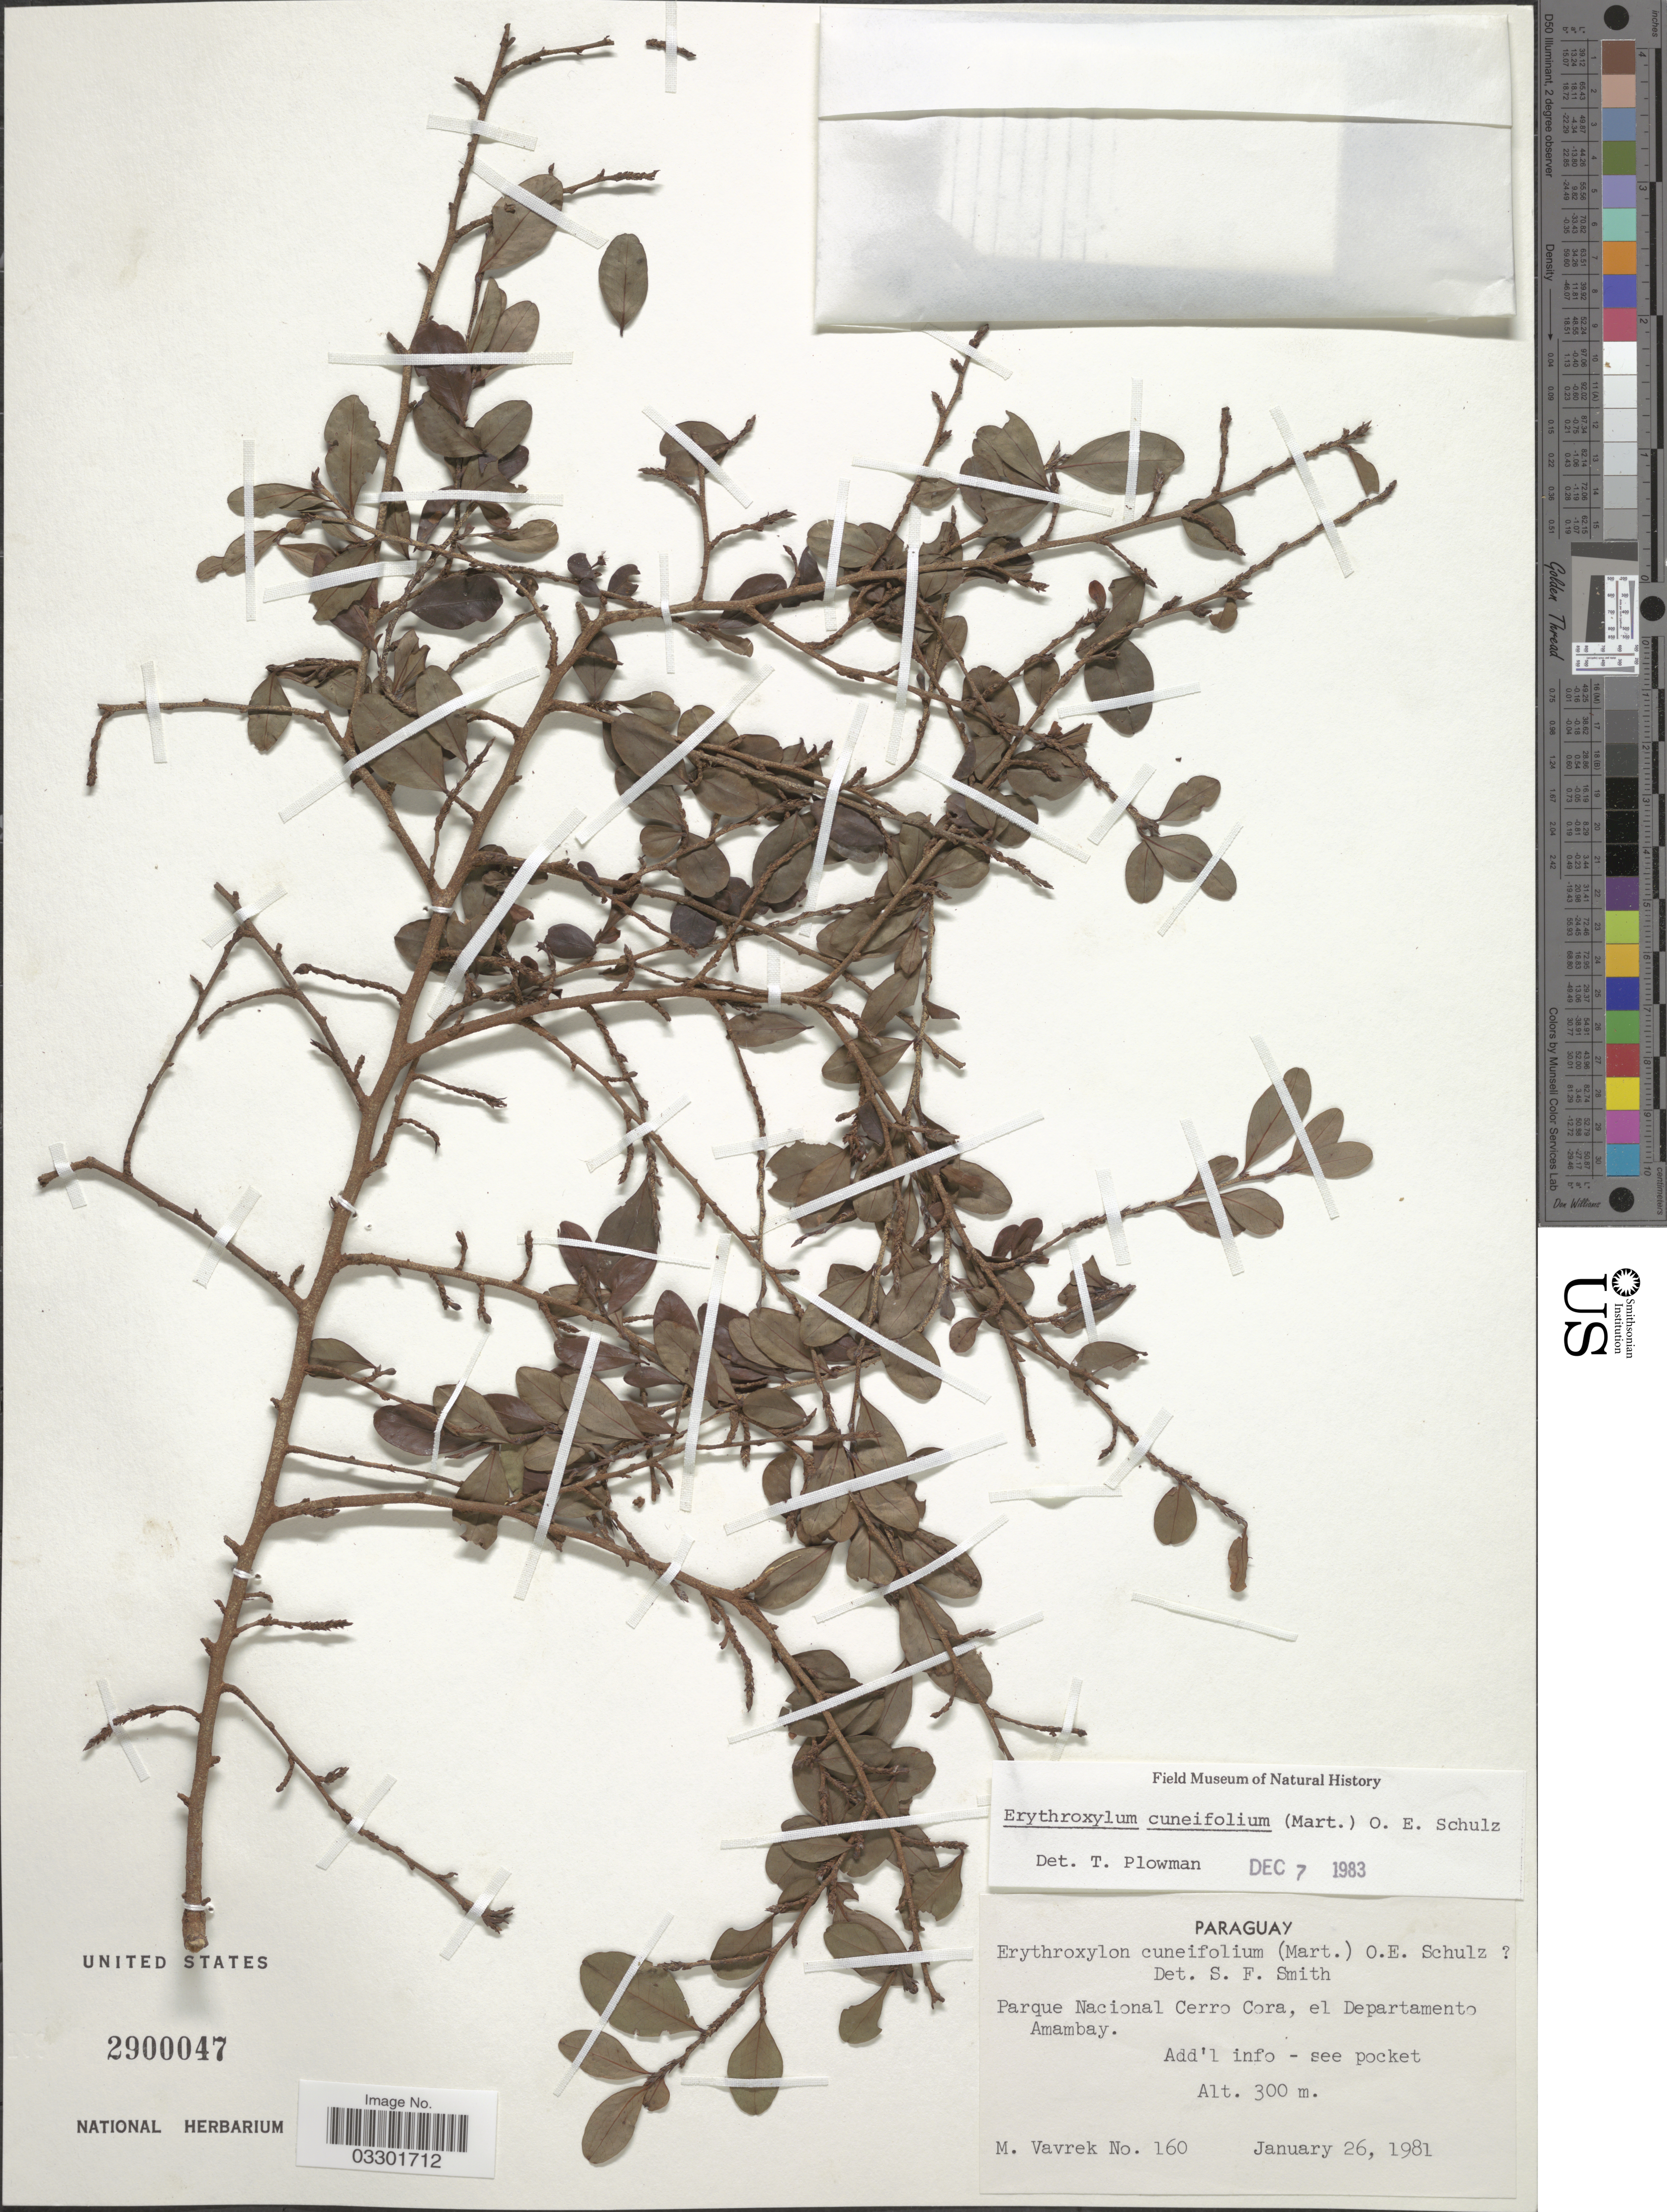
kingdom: Plantae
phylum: Tracheophyta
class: Magnoliopsida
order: Malpighiales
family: Erythroxylaceae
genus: Erythroxylum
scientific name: Erythroxylum cuneifolium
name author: (Mart.) O.E. Schulz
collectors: M. Vavrek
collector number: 160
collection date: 1981-01-26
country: Paraguay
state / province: Amambay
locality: Parque Nacional Cerro Coral, el Departamento Amambay.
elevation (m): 300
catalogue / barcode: US 2900047